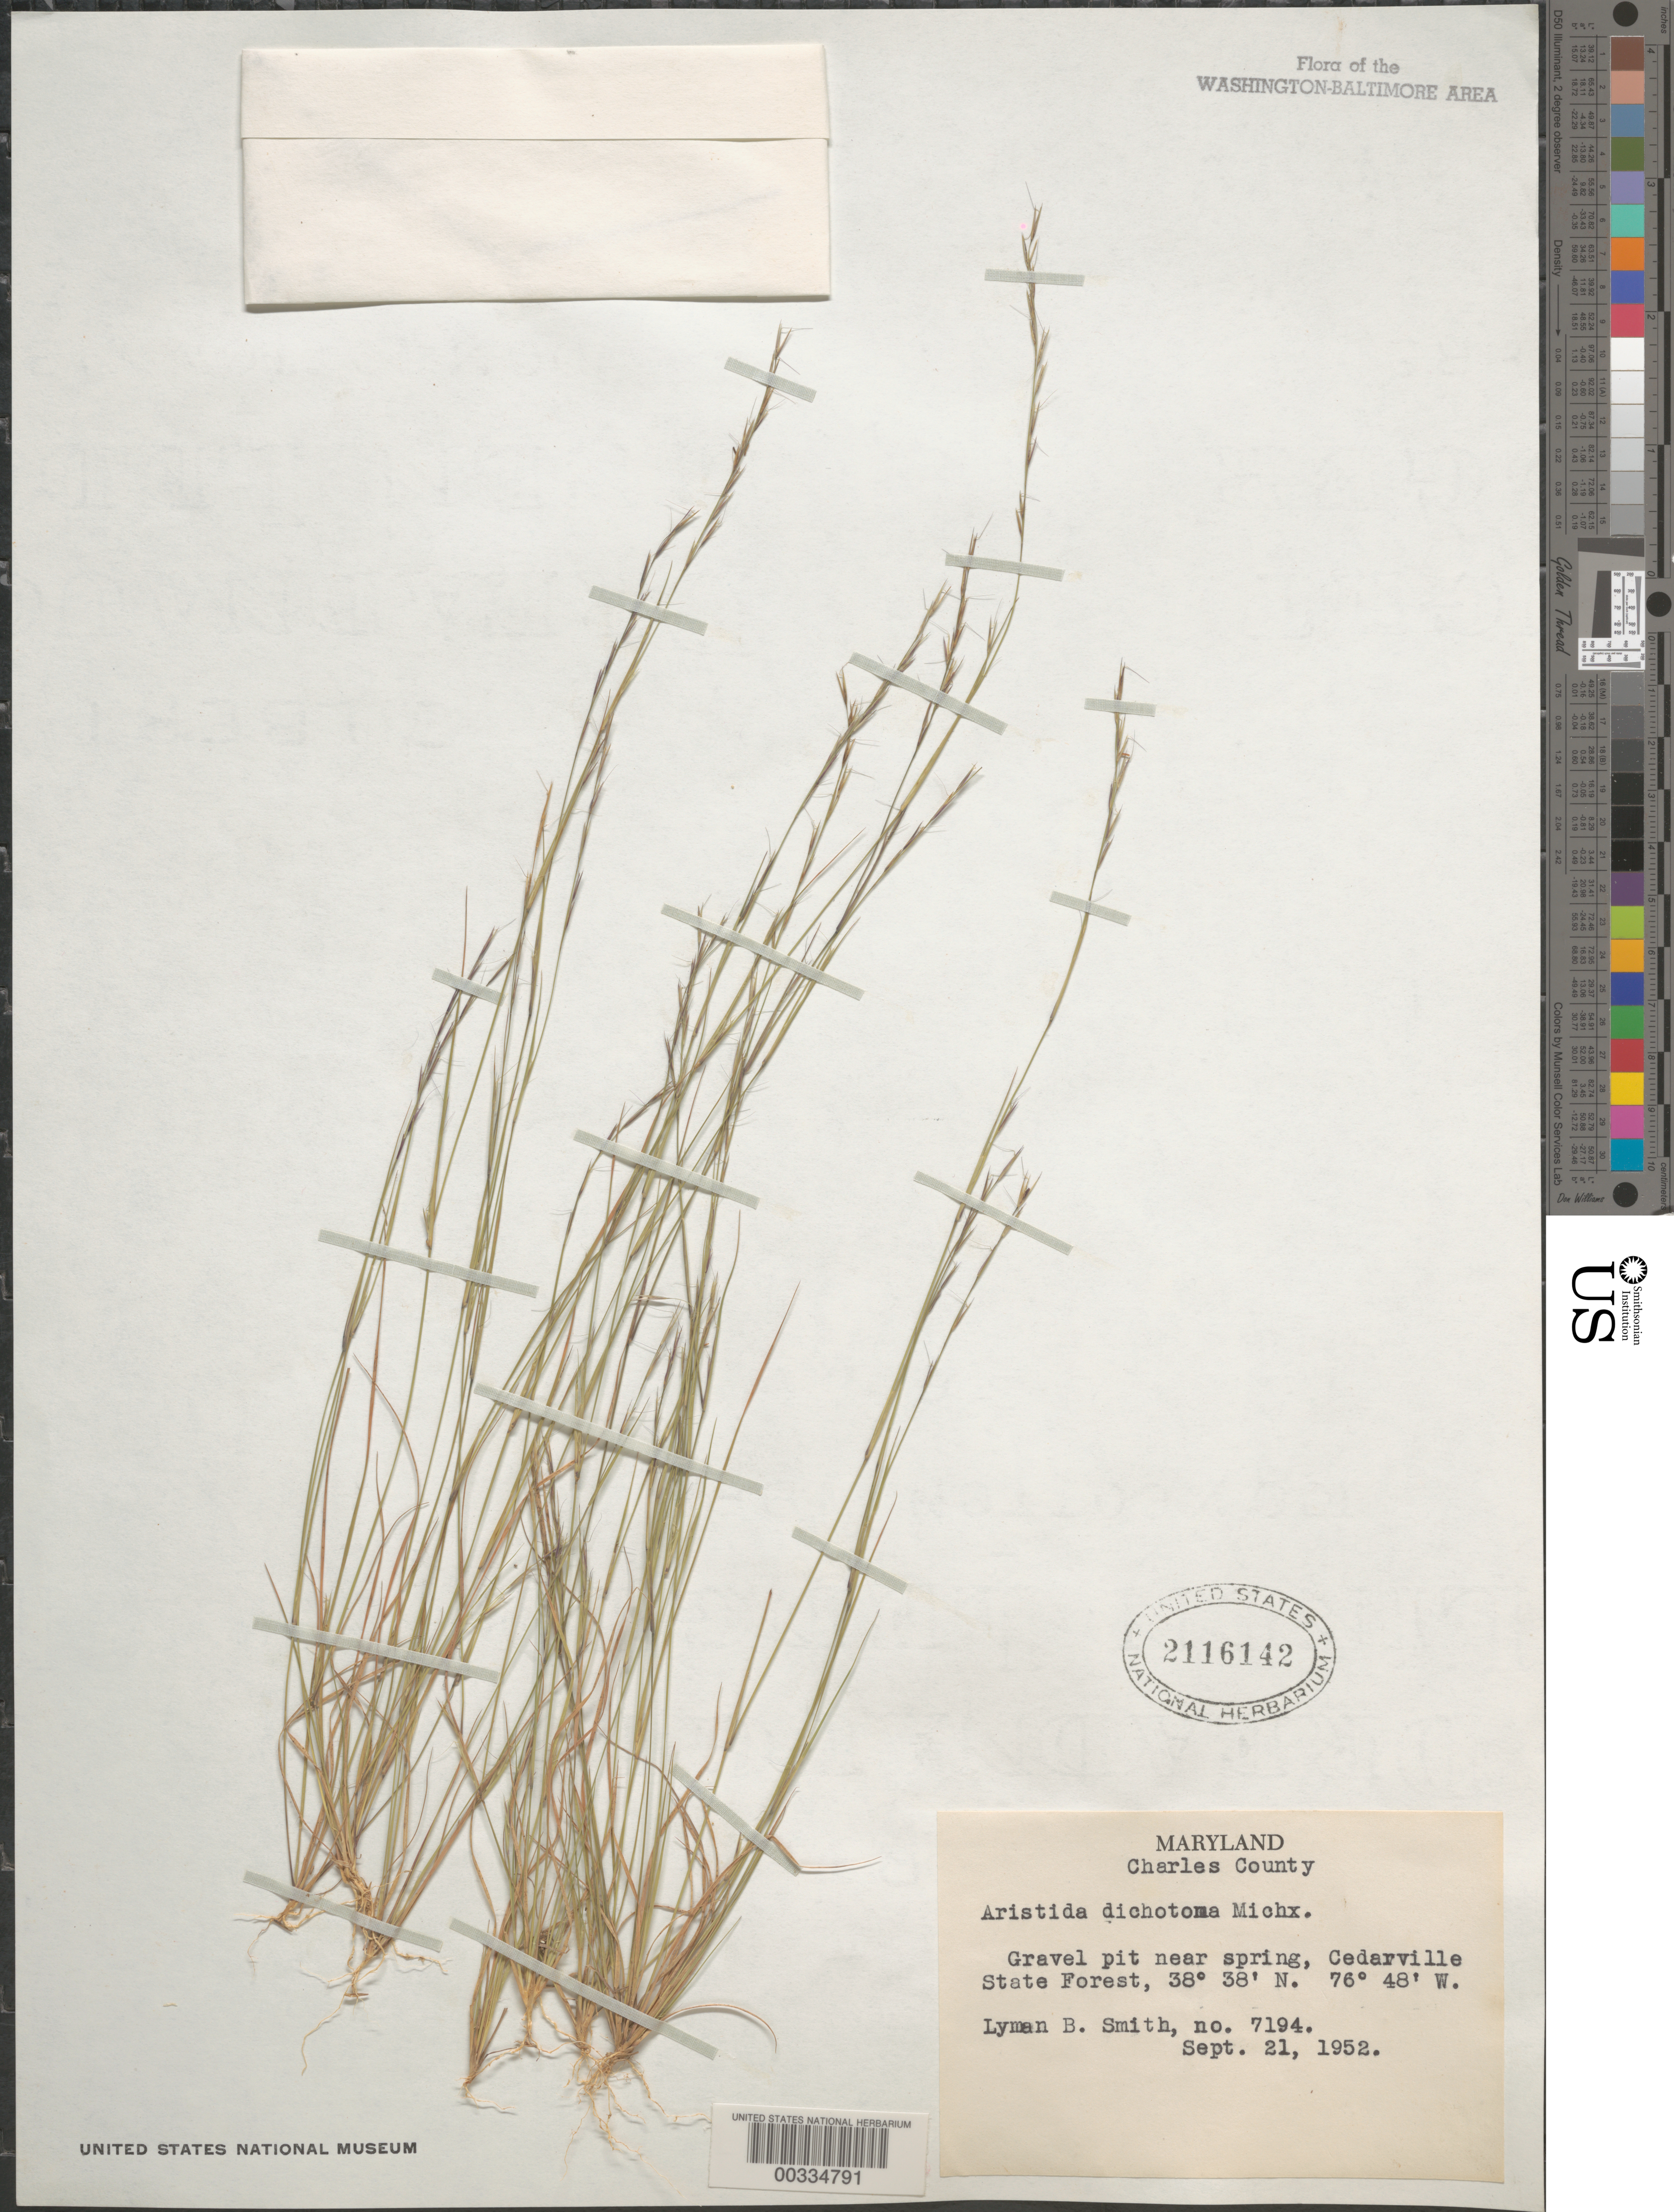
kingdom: Plantae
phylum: Tracheophyta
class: Liliopsida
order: Poales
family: Poaceae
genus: Aristida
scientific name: Aristida dichotoma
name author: Michx.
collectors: L. Smith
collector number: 7194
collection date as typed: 21 Sep 1952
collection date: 1952-09-21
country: United States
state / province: Maryland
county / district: Charles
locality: Cedarville State Forest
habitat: Gravel pit near spring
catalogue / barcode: US 2116142